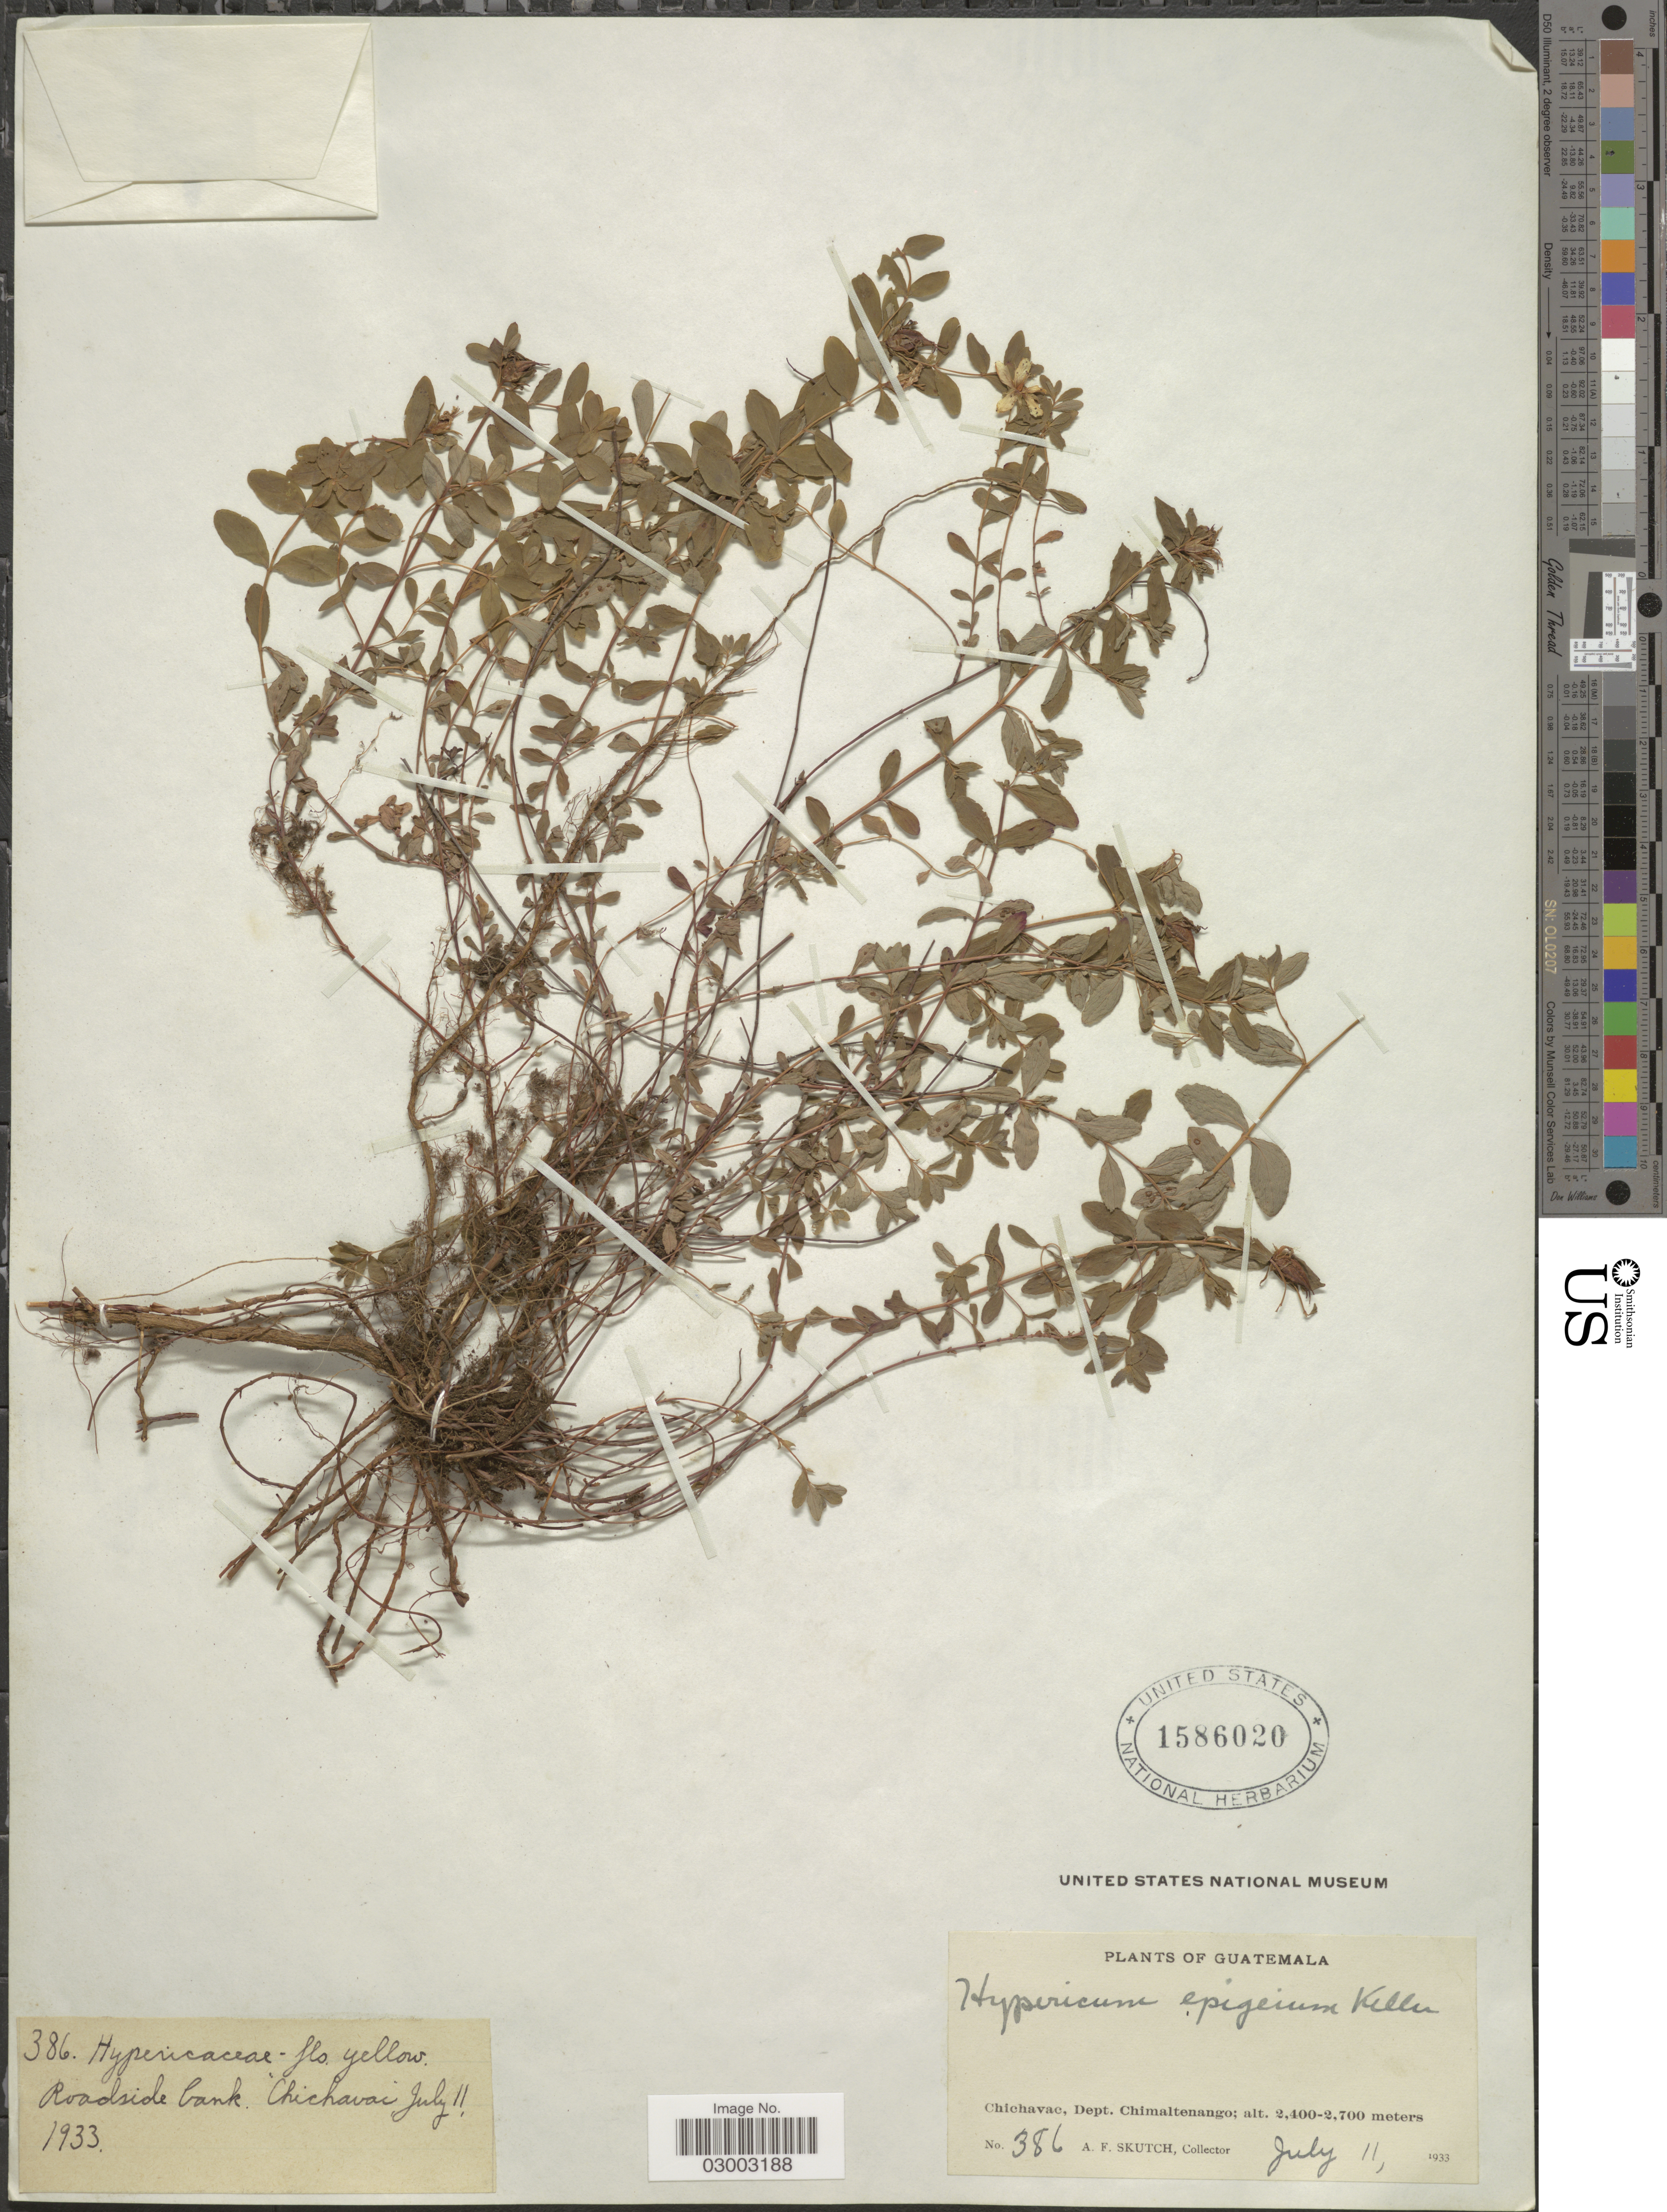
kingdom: Plantae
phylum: Tracheophyta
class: Magnoliopsida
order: Malpighiales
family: Hypericaceae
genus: Hypericum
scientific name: Hypericum epigeium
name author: R. Keller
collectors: A. F. Skutch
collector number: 386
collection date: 1933-07-11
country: Guatemala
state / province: Chimaltenango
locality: Chichavac, Dept. Chimaltenango, Roadside bank, Chichavac.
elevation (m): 2400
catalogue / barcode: US 1586020